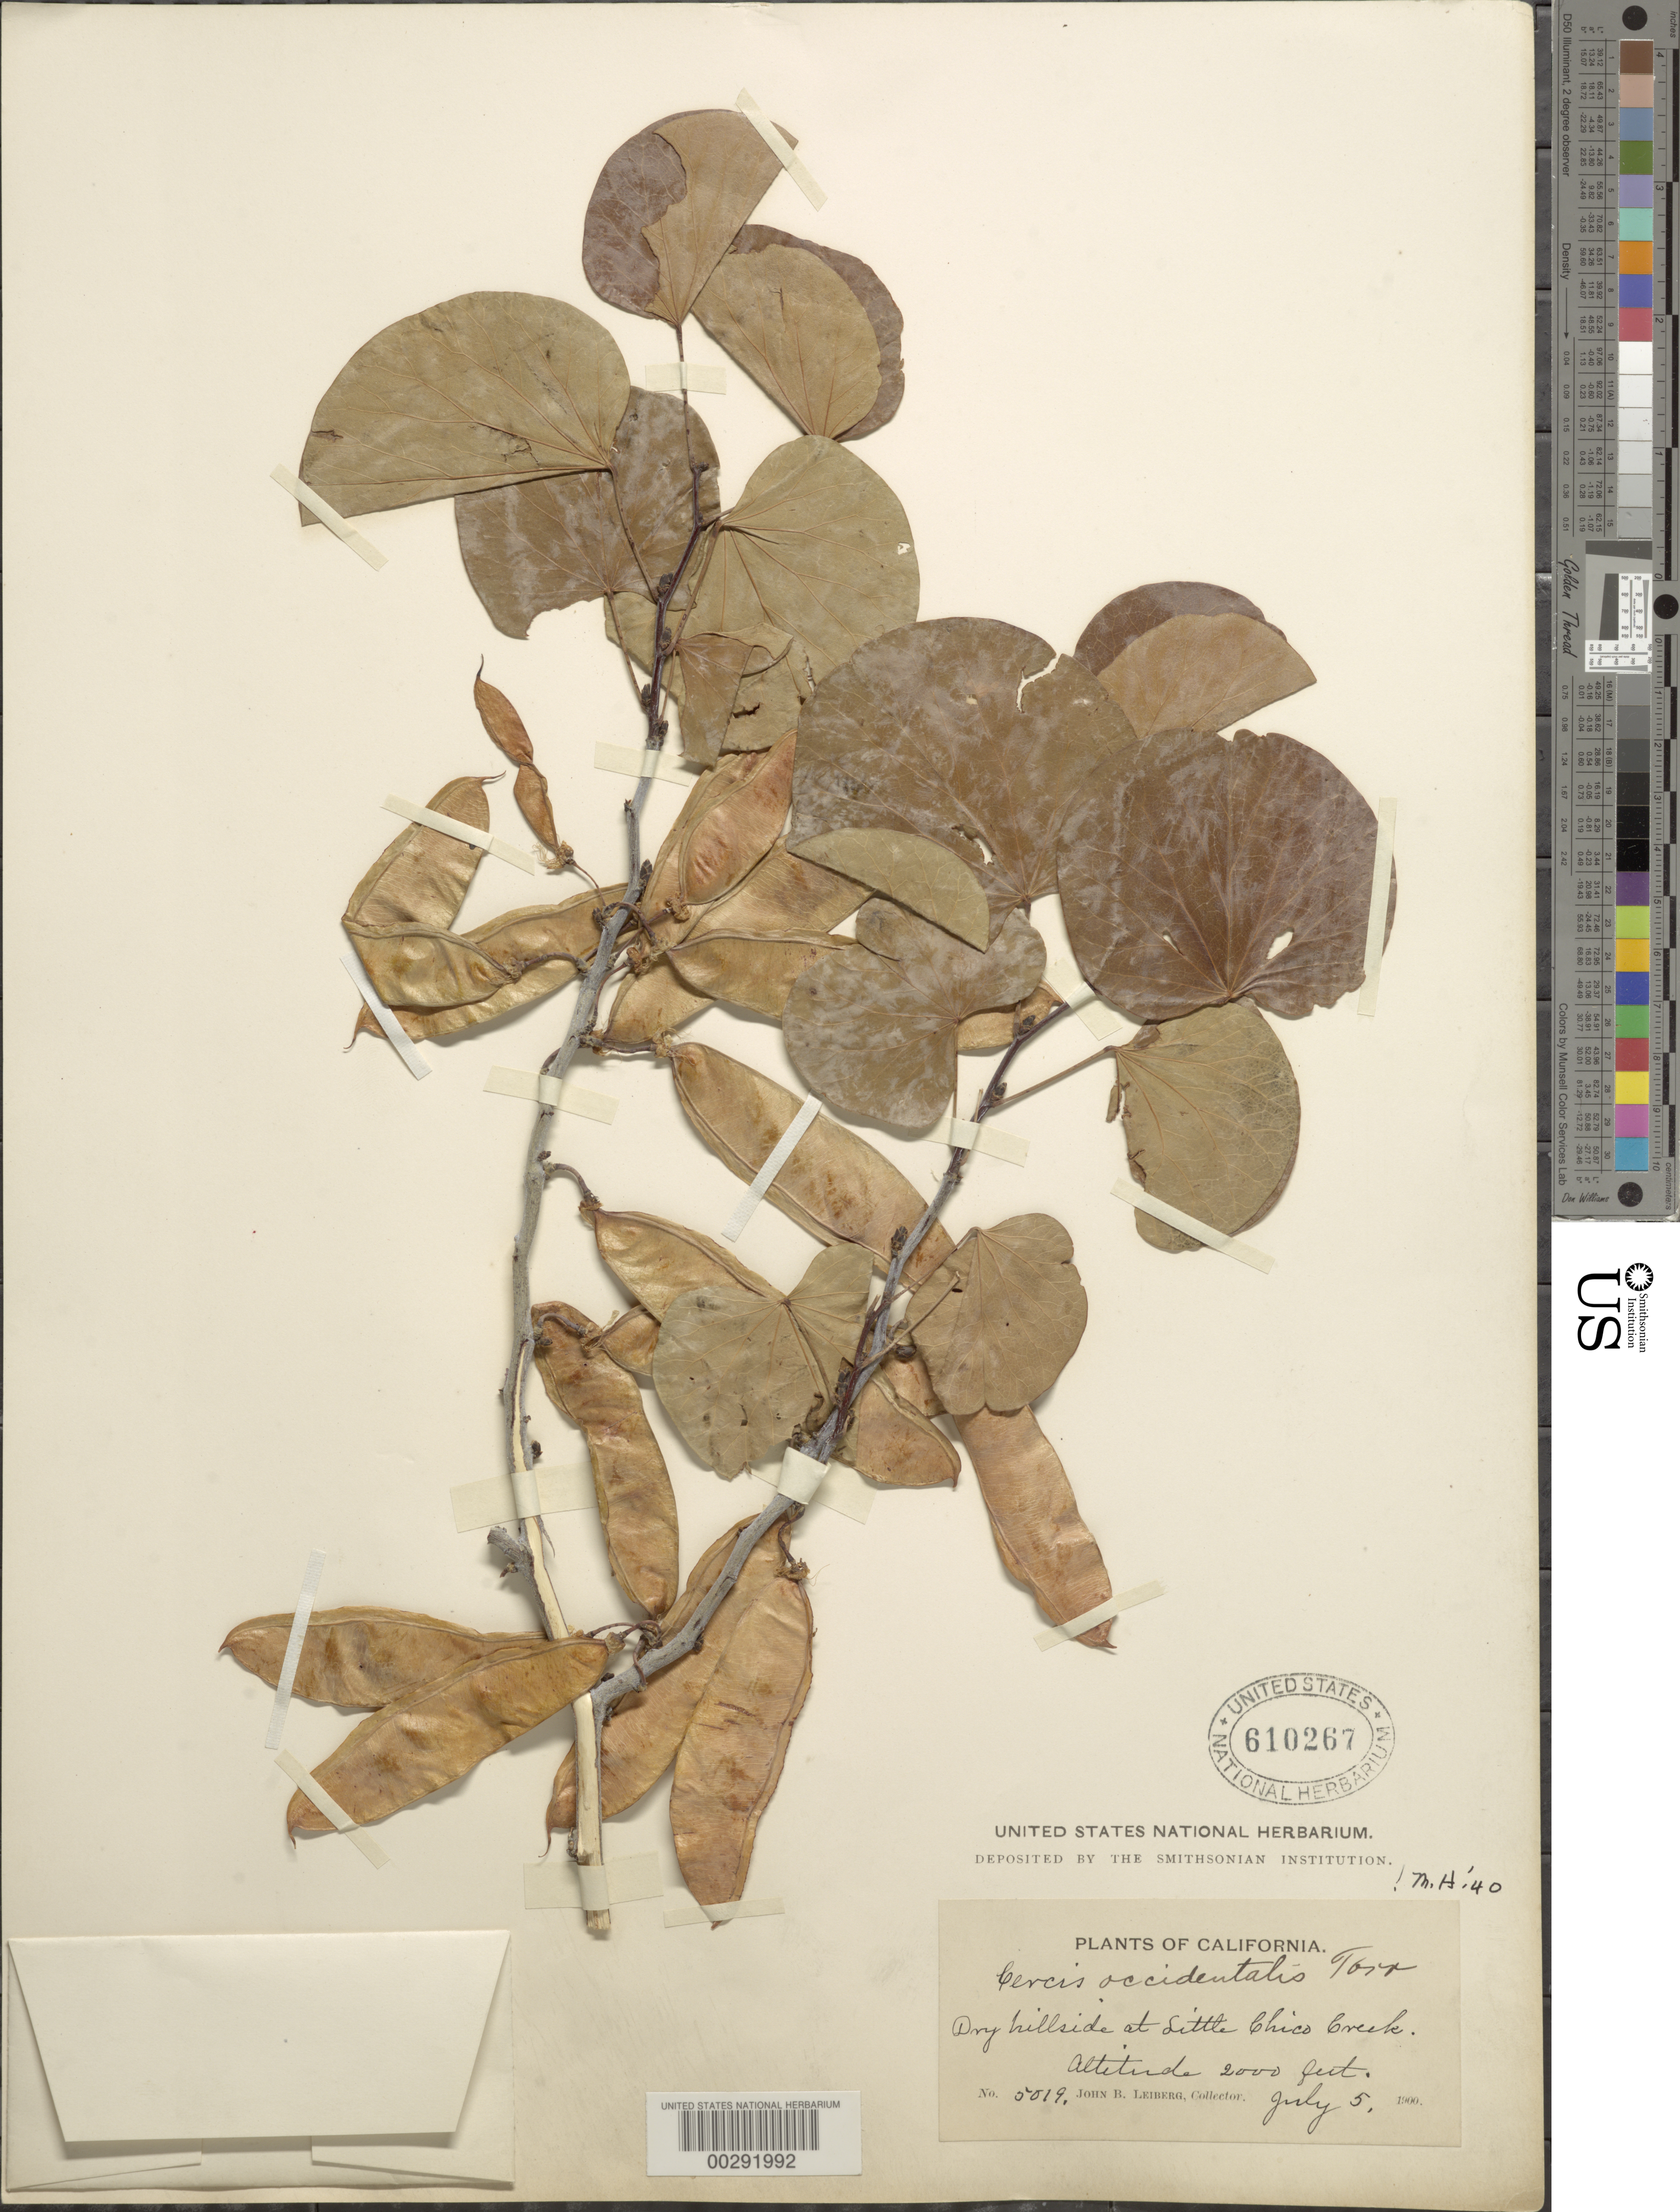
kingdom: Plantae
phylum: Tracheophyta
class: Magnoliopsida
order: Fabales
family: Fabaceae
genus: Cercis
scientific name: Cercis occidentalis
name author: Torr. ex A. Gray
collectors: J. Leiberg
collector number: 5019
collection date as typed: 05 Jul 1900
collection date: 1900-07-05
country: United States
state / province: California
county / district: Butte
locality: At little chico creek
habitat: Dry hillside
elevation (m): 610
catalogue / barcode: US 610267